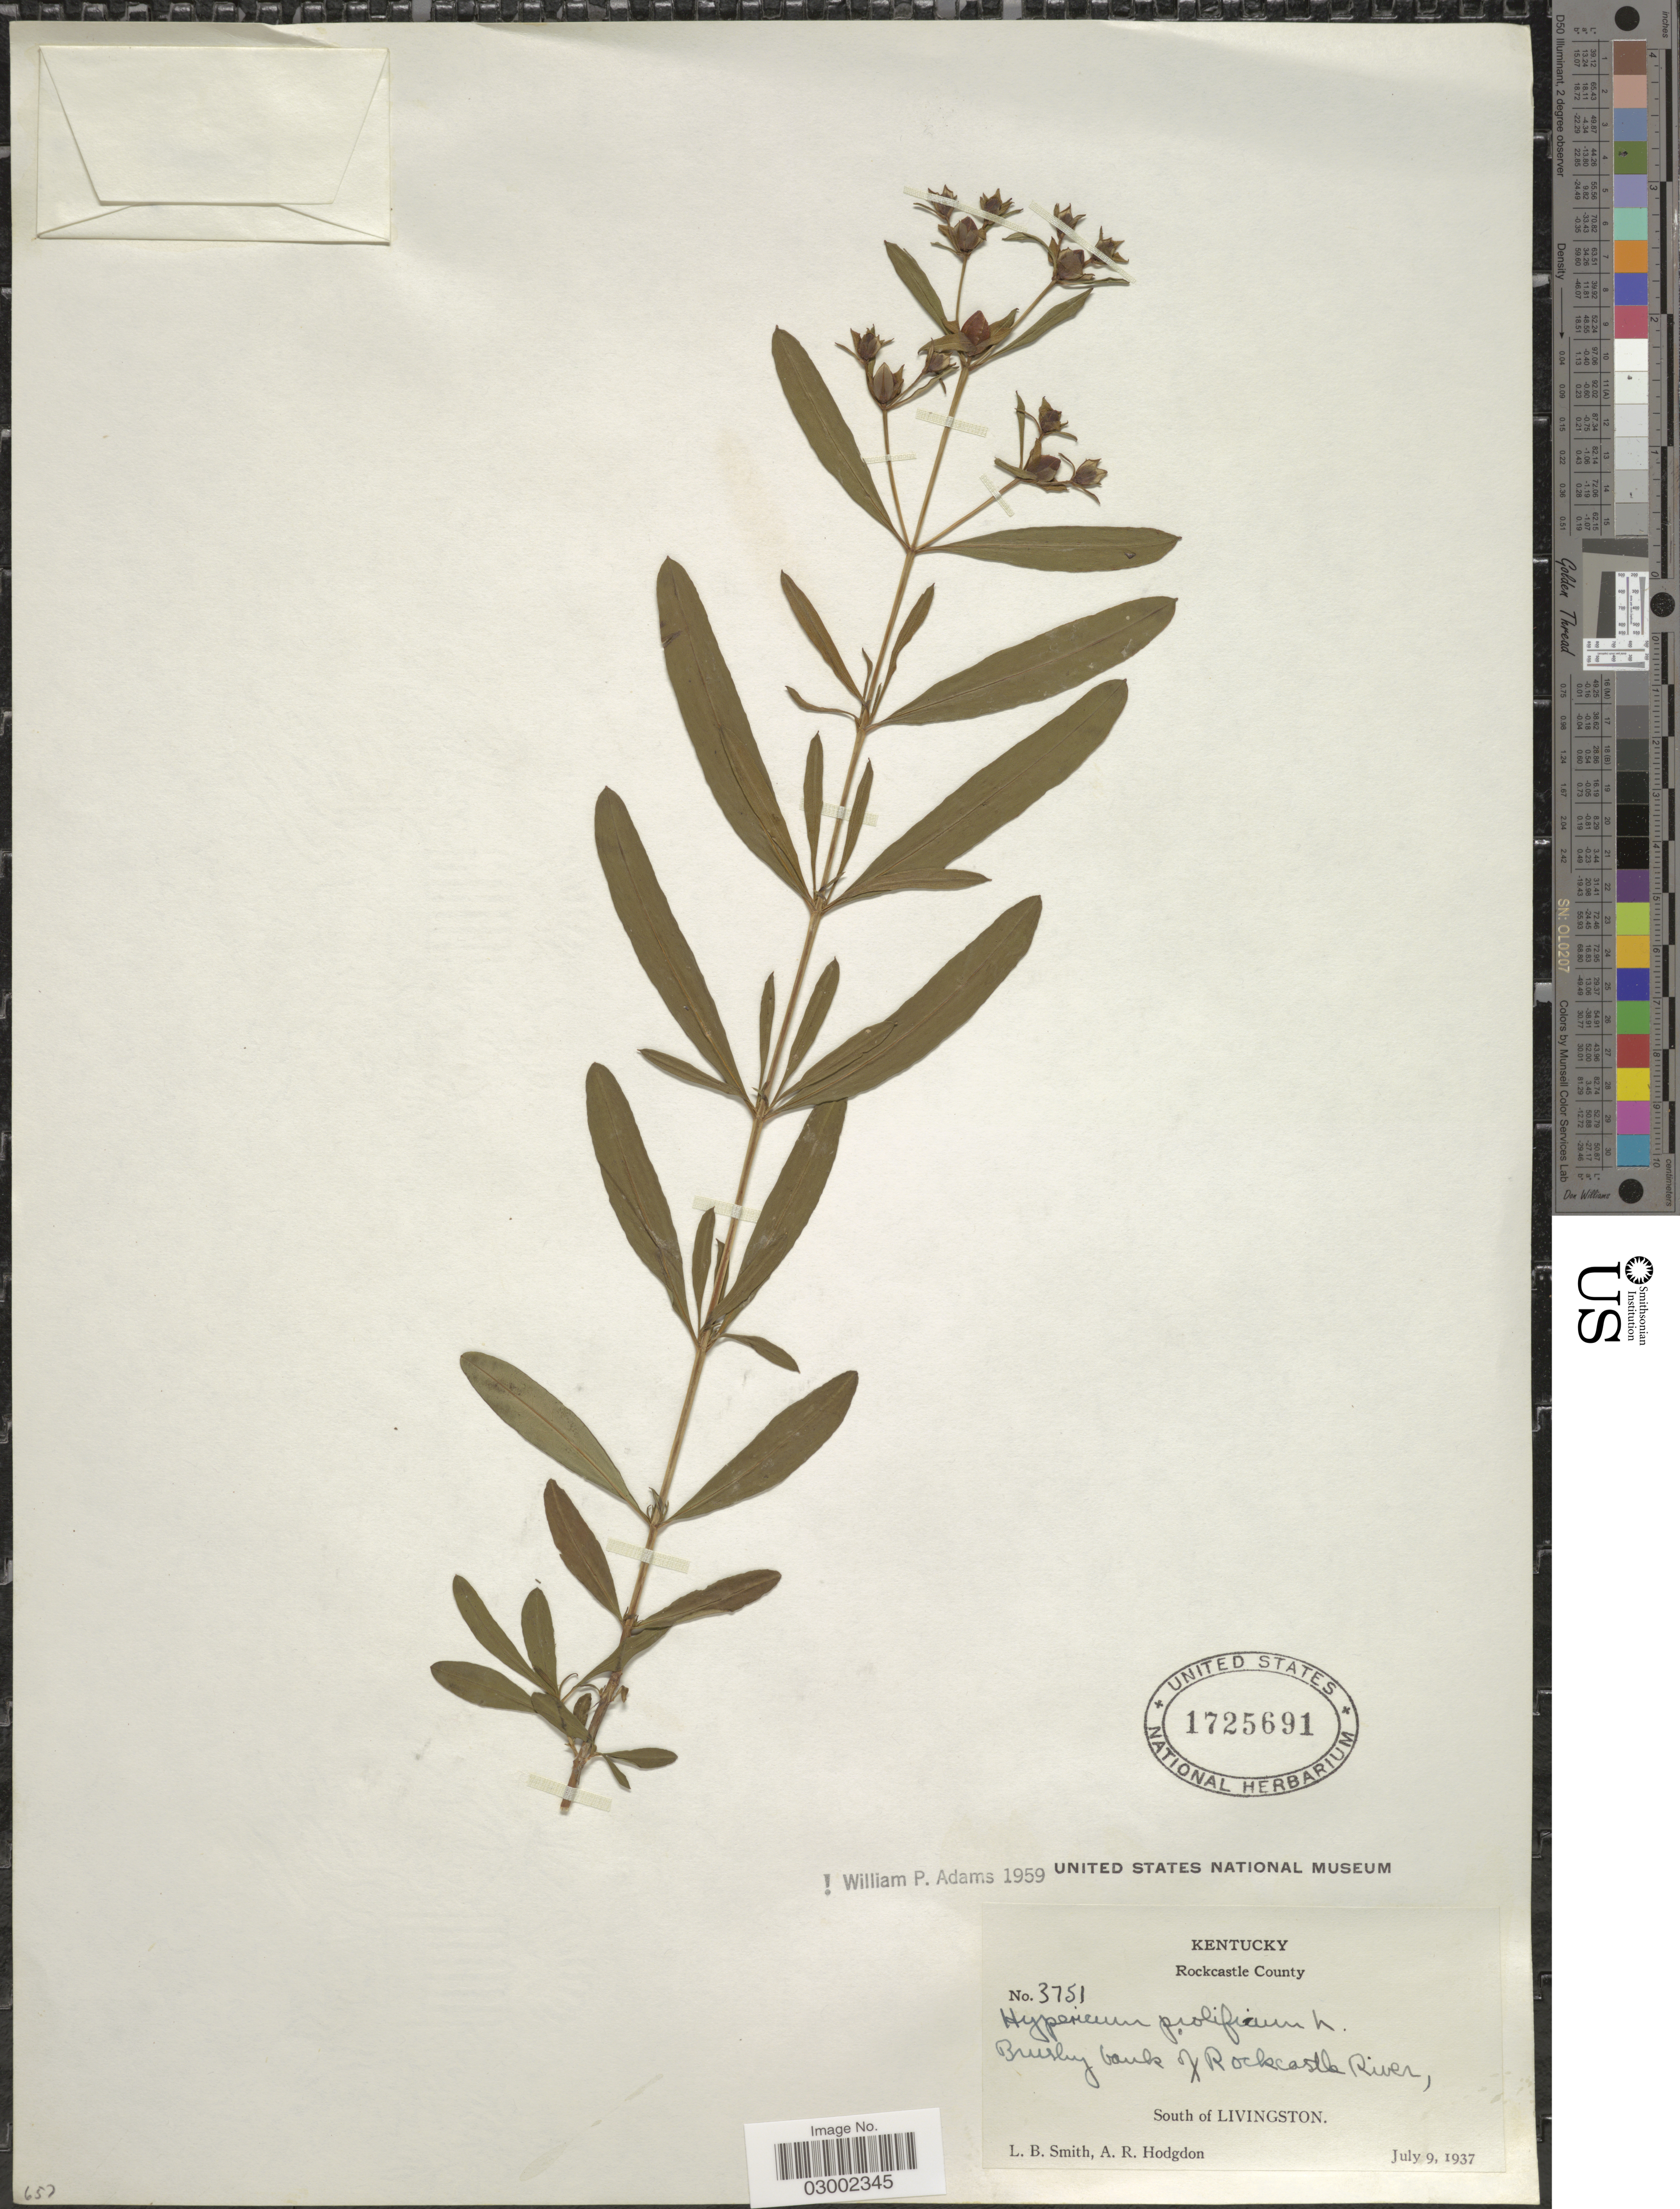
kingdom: Plantae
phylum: Tracheophyta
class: Magnoliopsida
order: Malpighiales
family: Hypericaceae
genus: Hypericum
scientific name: Hypericum prolificum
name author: L.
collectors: L. Smith & A. R. Hodgdon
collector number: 3751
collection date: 1937-07-09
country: United States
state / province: Kentucky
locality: Rockcastle County. Brushy bank of Rockcastle River, South of Livingston.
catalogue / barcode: US 1725691